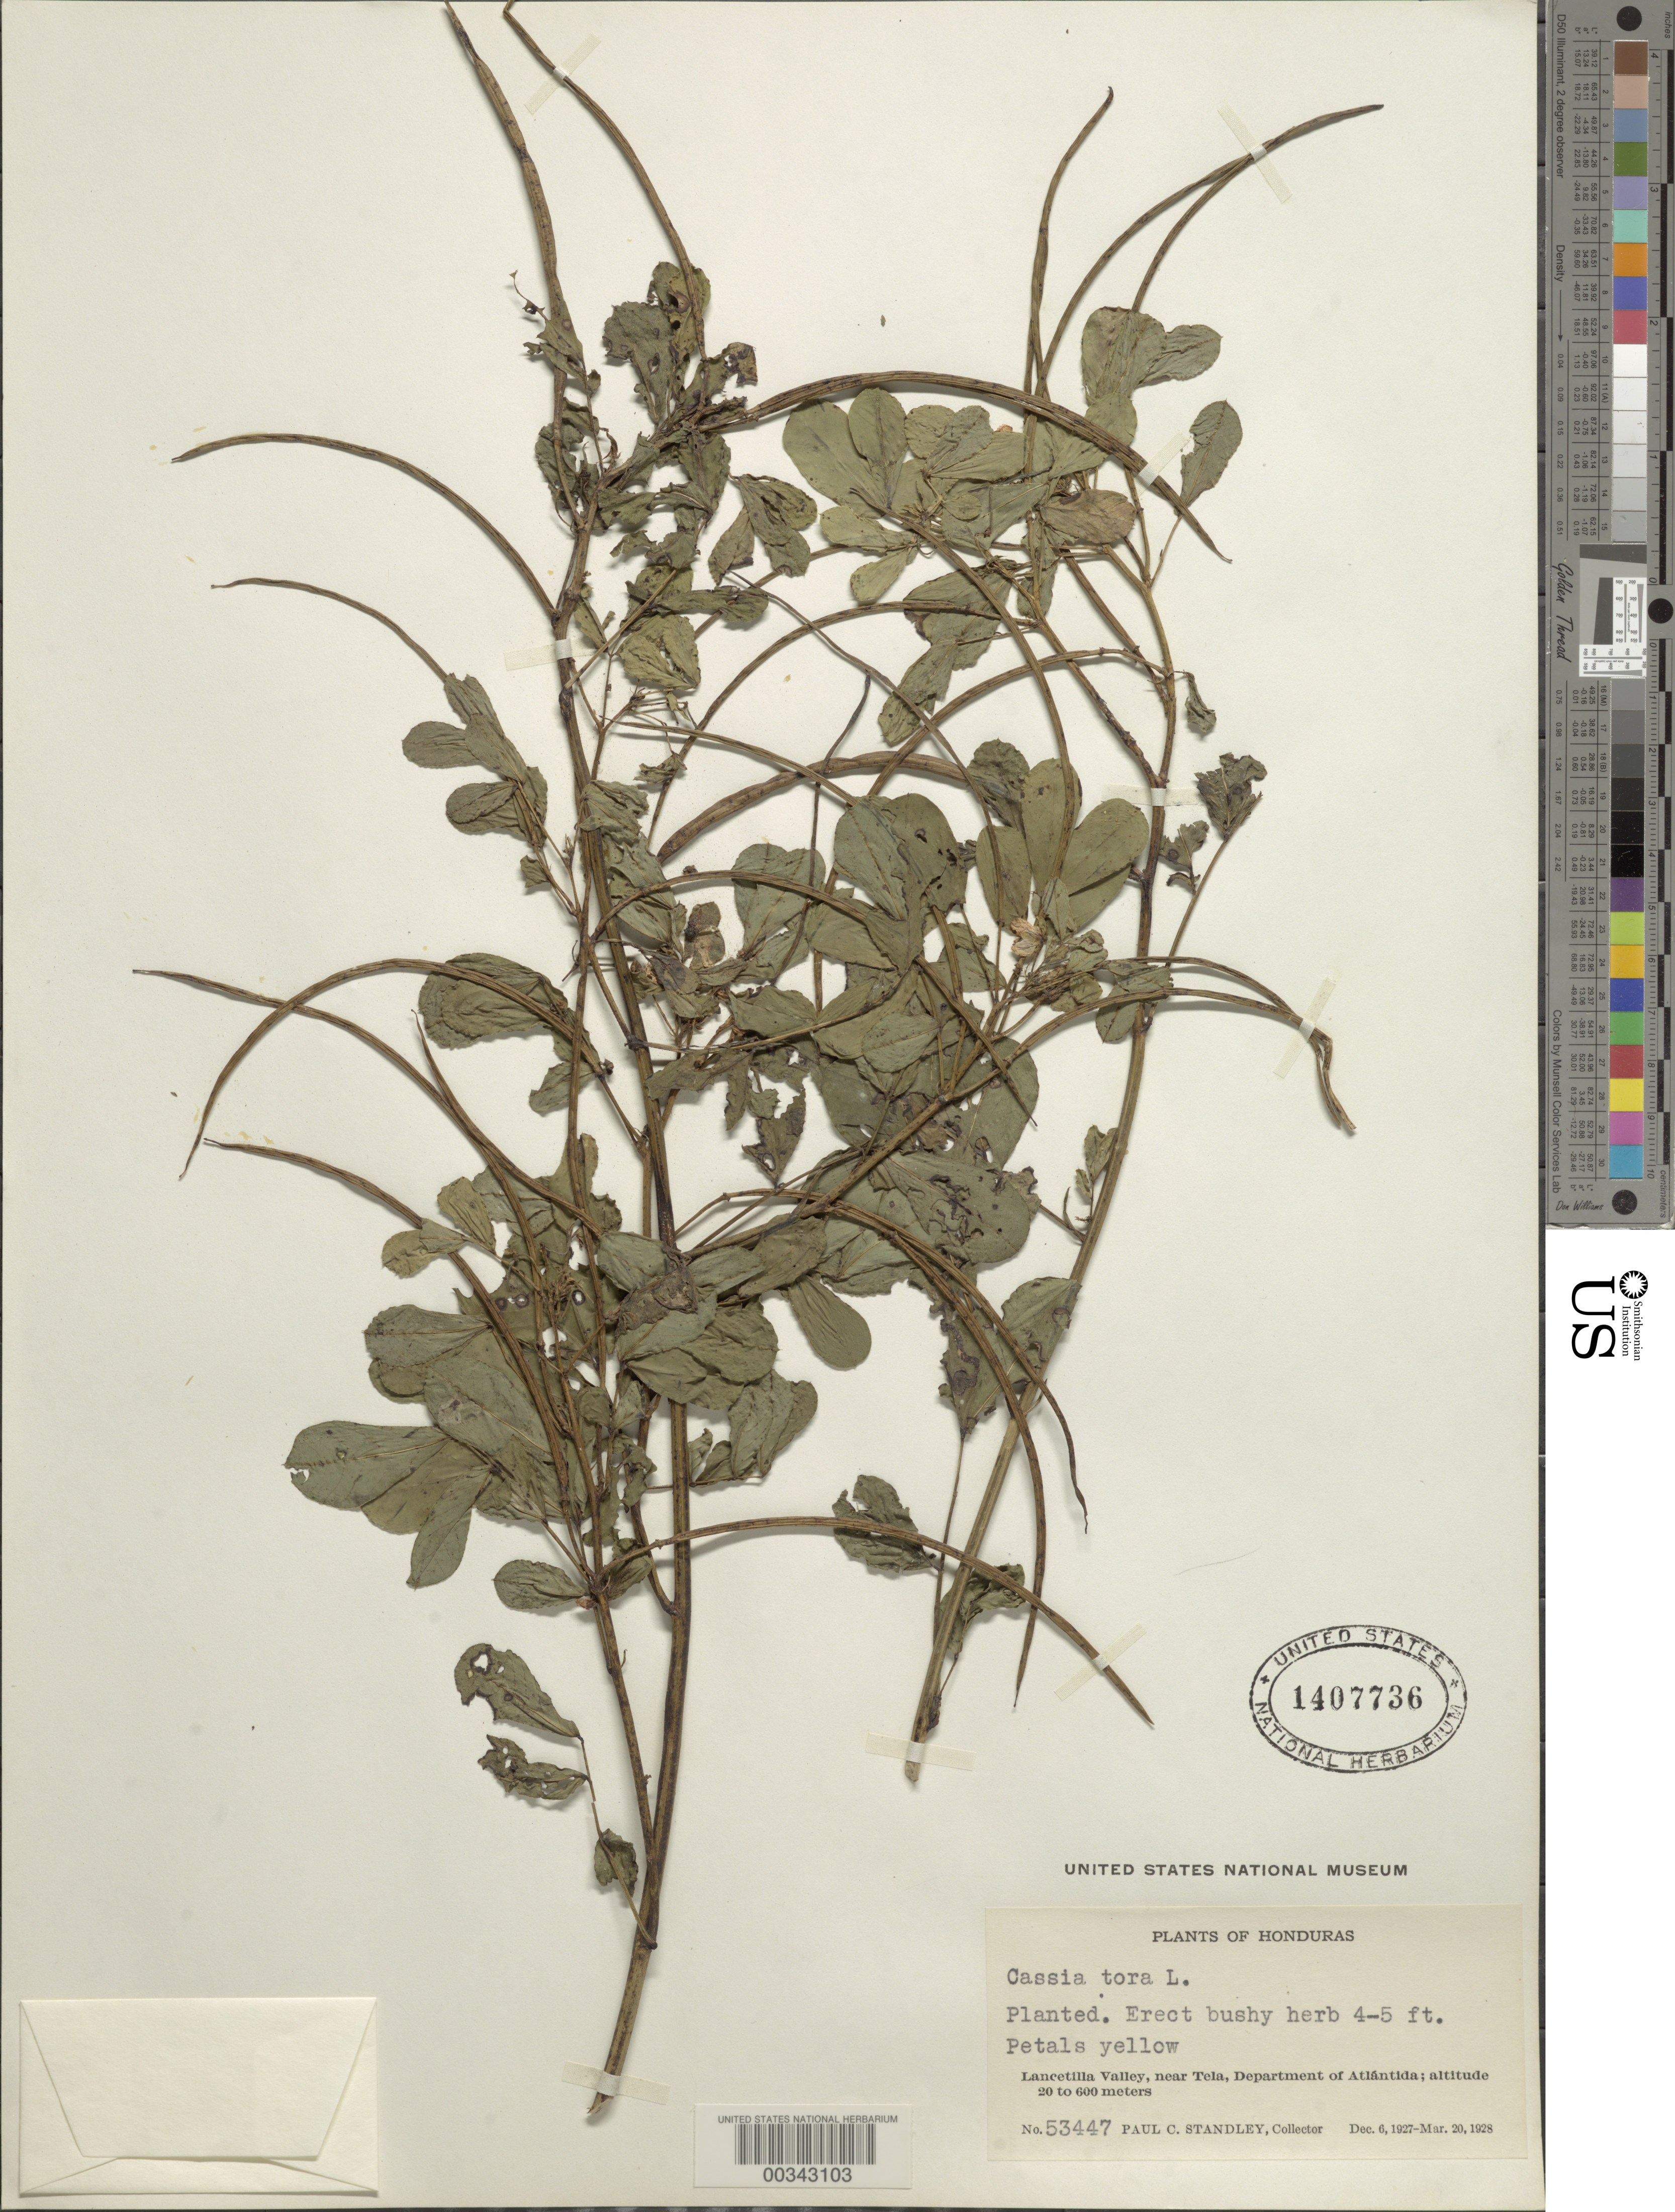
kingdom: Plantae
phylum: Tracheophyta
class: Magnoliopsida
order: Fabales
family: Fabaceae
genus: Senna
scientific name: Senna obtusifolia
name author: (L.) H.S. Irwin & Barneby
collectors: P. C. Standley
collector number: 53447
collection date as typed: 06 Dec 1927 to 20 Mar 1928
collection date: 1927-12-06/1928-03-20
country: Honduras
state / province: Atlántida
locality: Lancetilla Valley, near teia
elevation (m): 20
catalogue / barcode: US 1407736